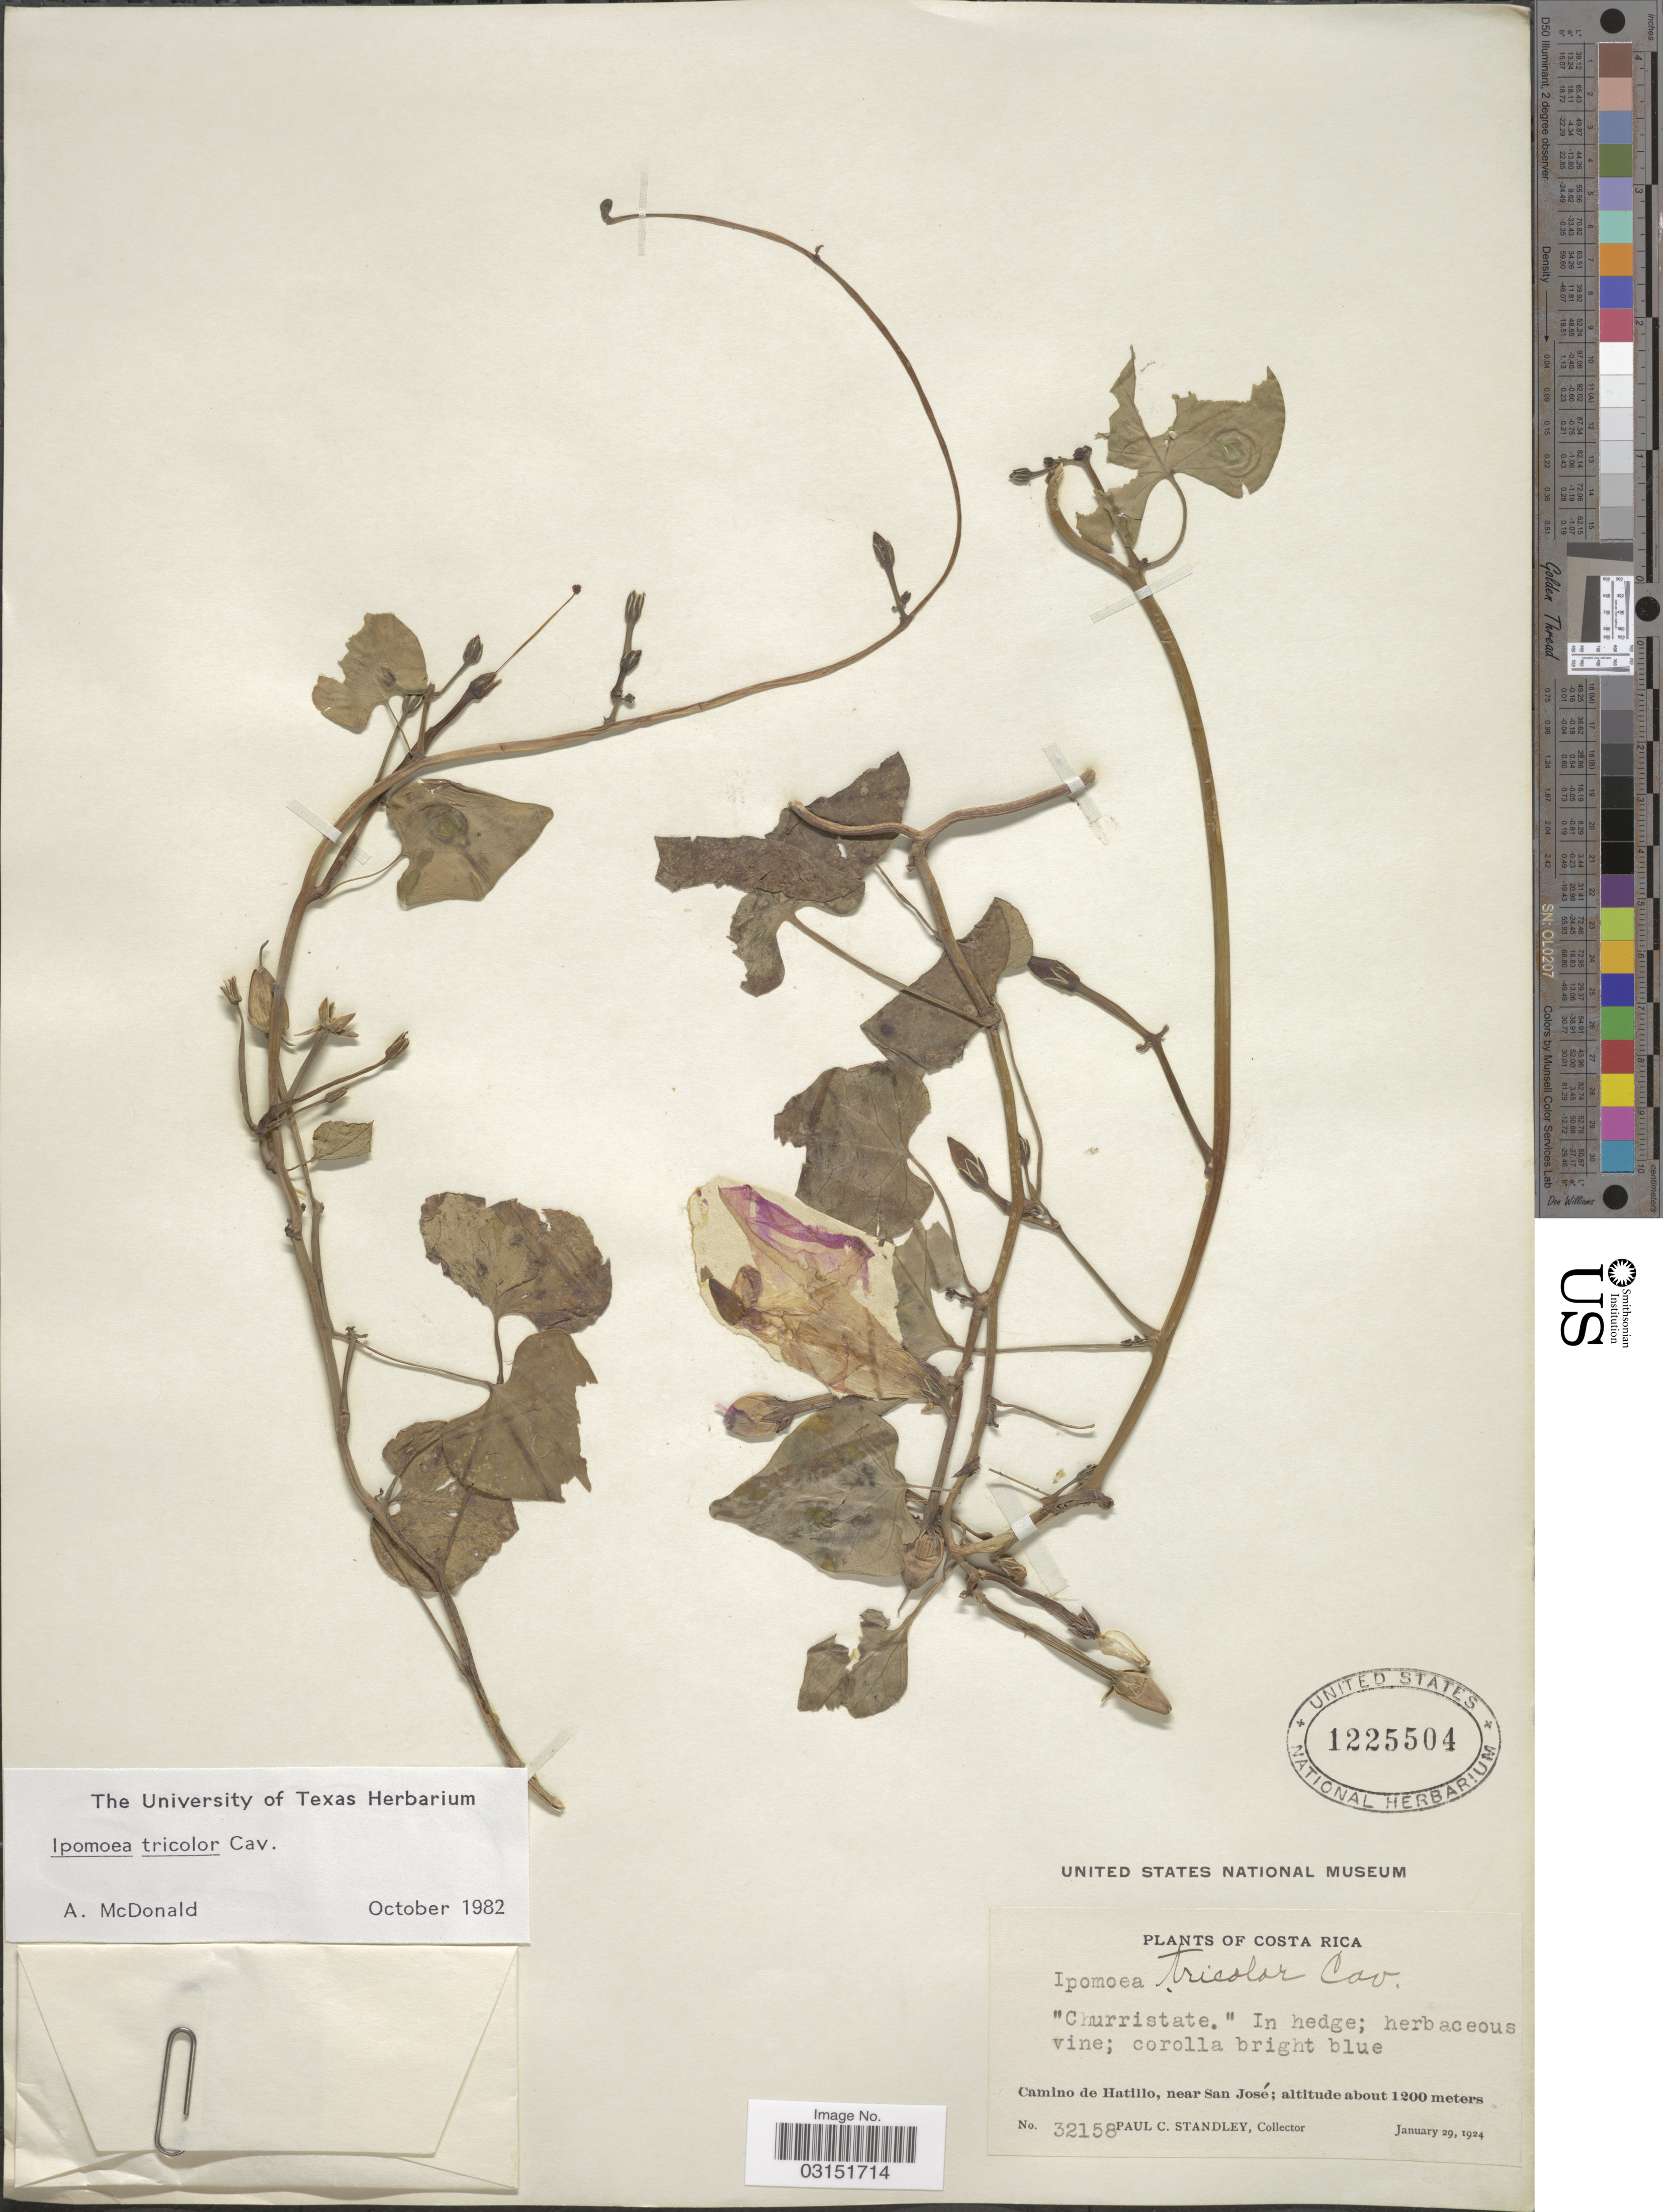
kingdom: Plantae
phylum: Tracheophyta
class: Magnoliopsida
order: Solanales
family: Convolvulaceae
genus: Ipomoea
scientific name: Ipomoea tricolor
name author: Cav.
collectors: P. C. Standley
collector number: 32158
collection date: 1924-01-29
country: Costa Rica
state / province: San José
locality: Camino de Hatillo, near San José.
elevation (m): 1200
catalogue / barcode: US 1225504